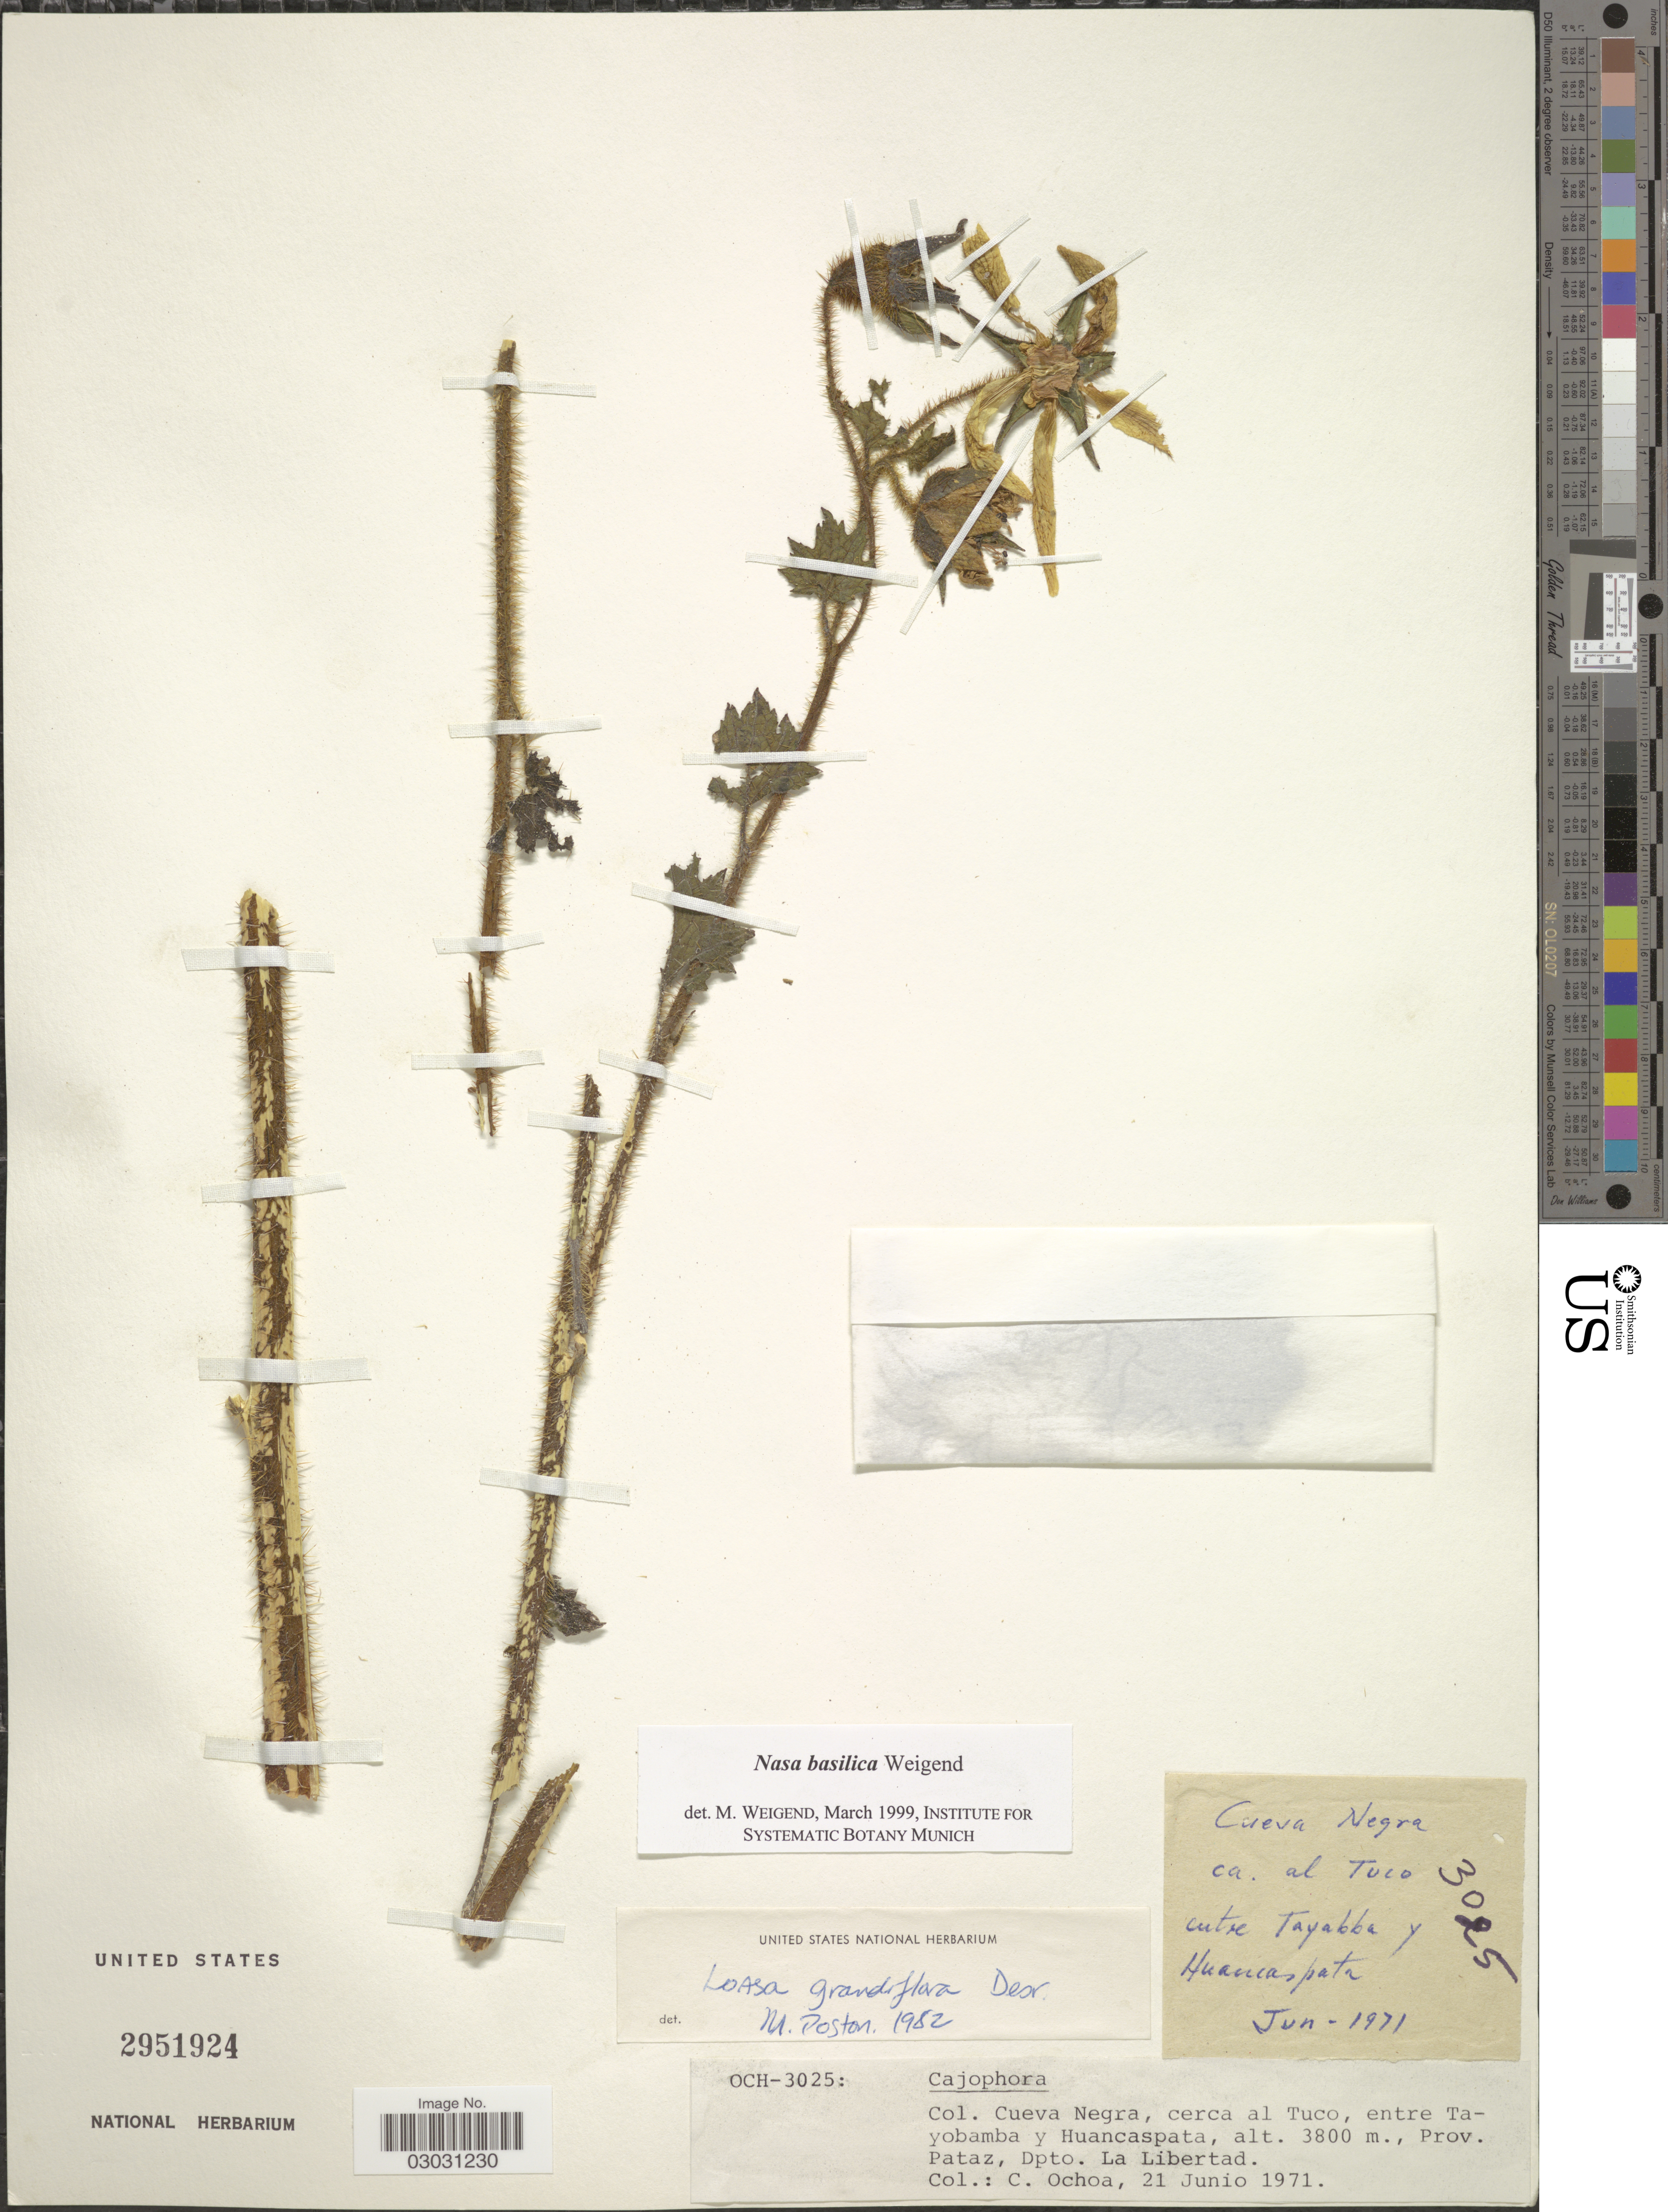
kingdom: Plantae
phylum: Tracheophyta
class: Magnoliopsida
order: Cornales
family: Loasaceae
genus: Nasa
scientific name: Nasa basilica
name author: T. Henning & Weigend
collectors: C. Ochoa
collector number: OCH-3025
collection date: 1971-06-21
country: Peru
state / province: La Libertad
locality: Cueva Negra, cerca al Tuco, entre Tayobamba y Huancaspata, Prov. Pataz, Dpto. La Libertad.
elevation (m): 3800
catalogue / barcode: US 2951924